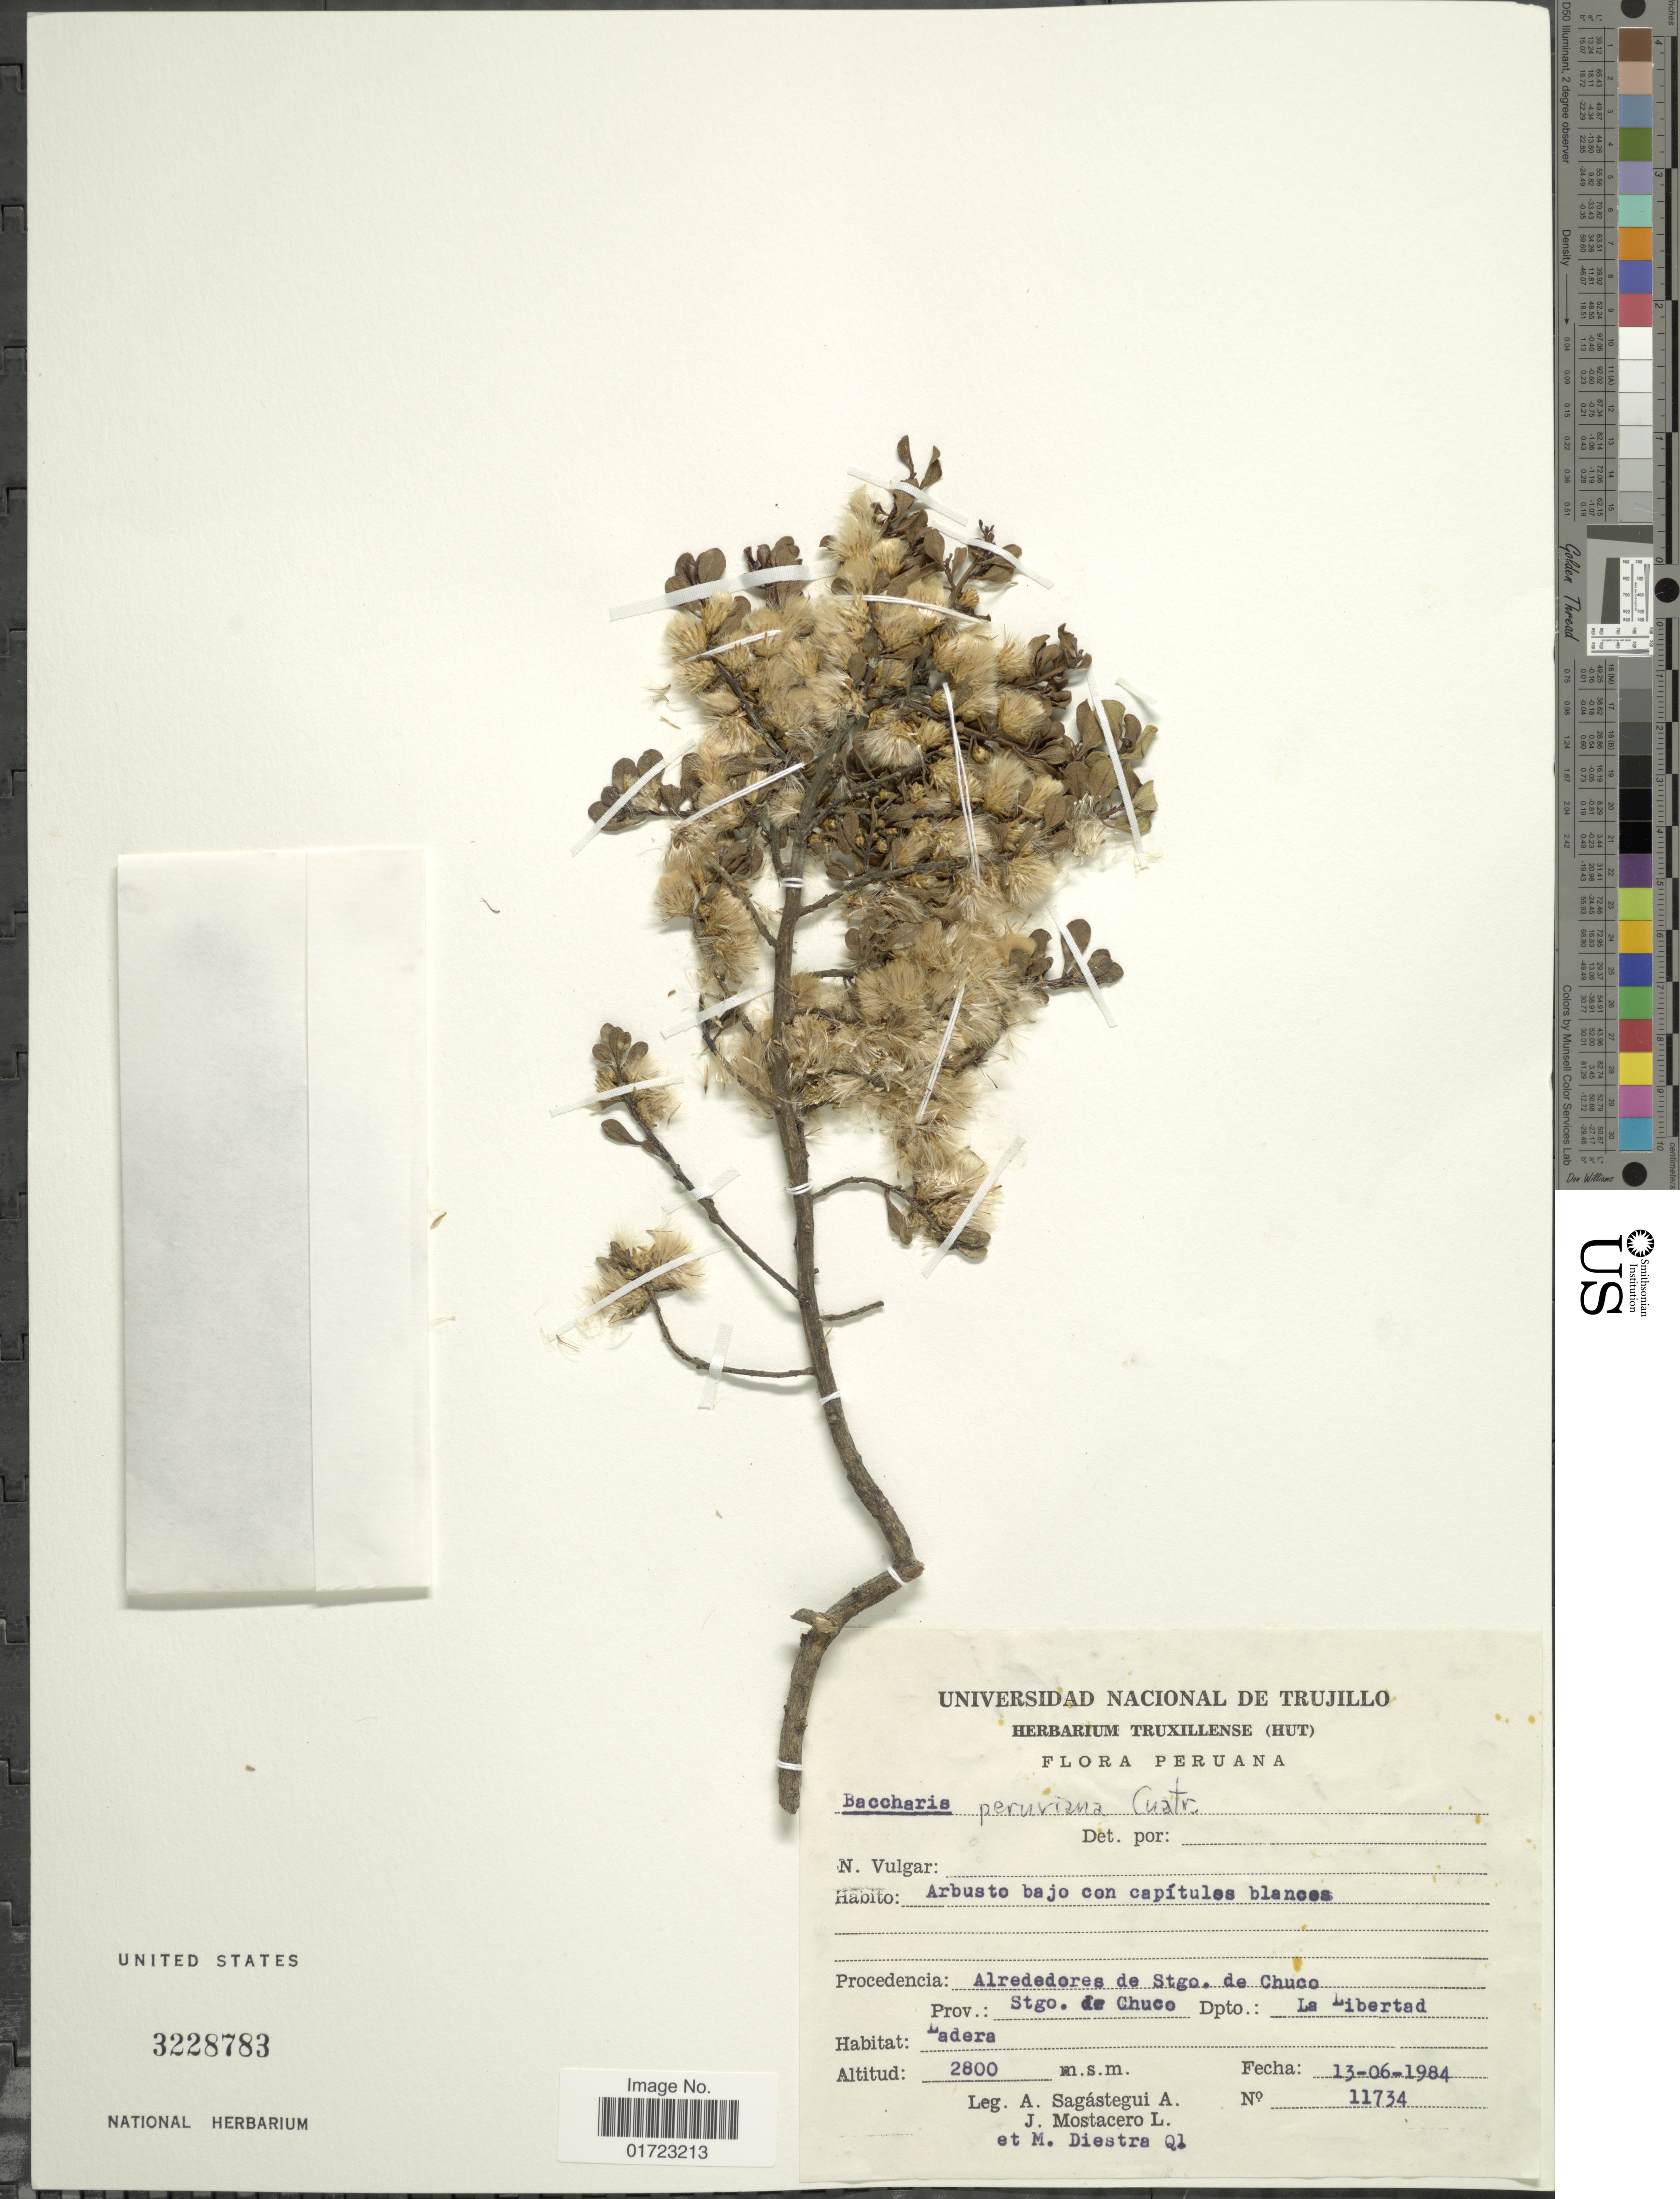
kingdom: Plantae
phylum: Tracheophyta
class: Magnoliopsida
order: Asterales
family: Asteraceae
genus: Baccharis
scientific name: Baccharis peruviana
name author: Cuatrec.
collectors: A. Sagástegui A., J. Mostacero L. & M. Diestra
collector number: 11734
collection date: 1984-06-13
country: Peru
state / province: La Libertad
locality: Alrededores de Stgo. de Chuco. Prov. Sttgo. de Chuco.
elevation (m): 2800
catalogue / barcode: US 3228783